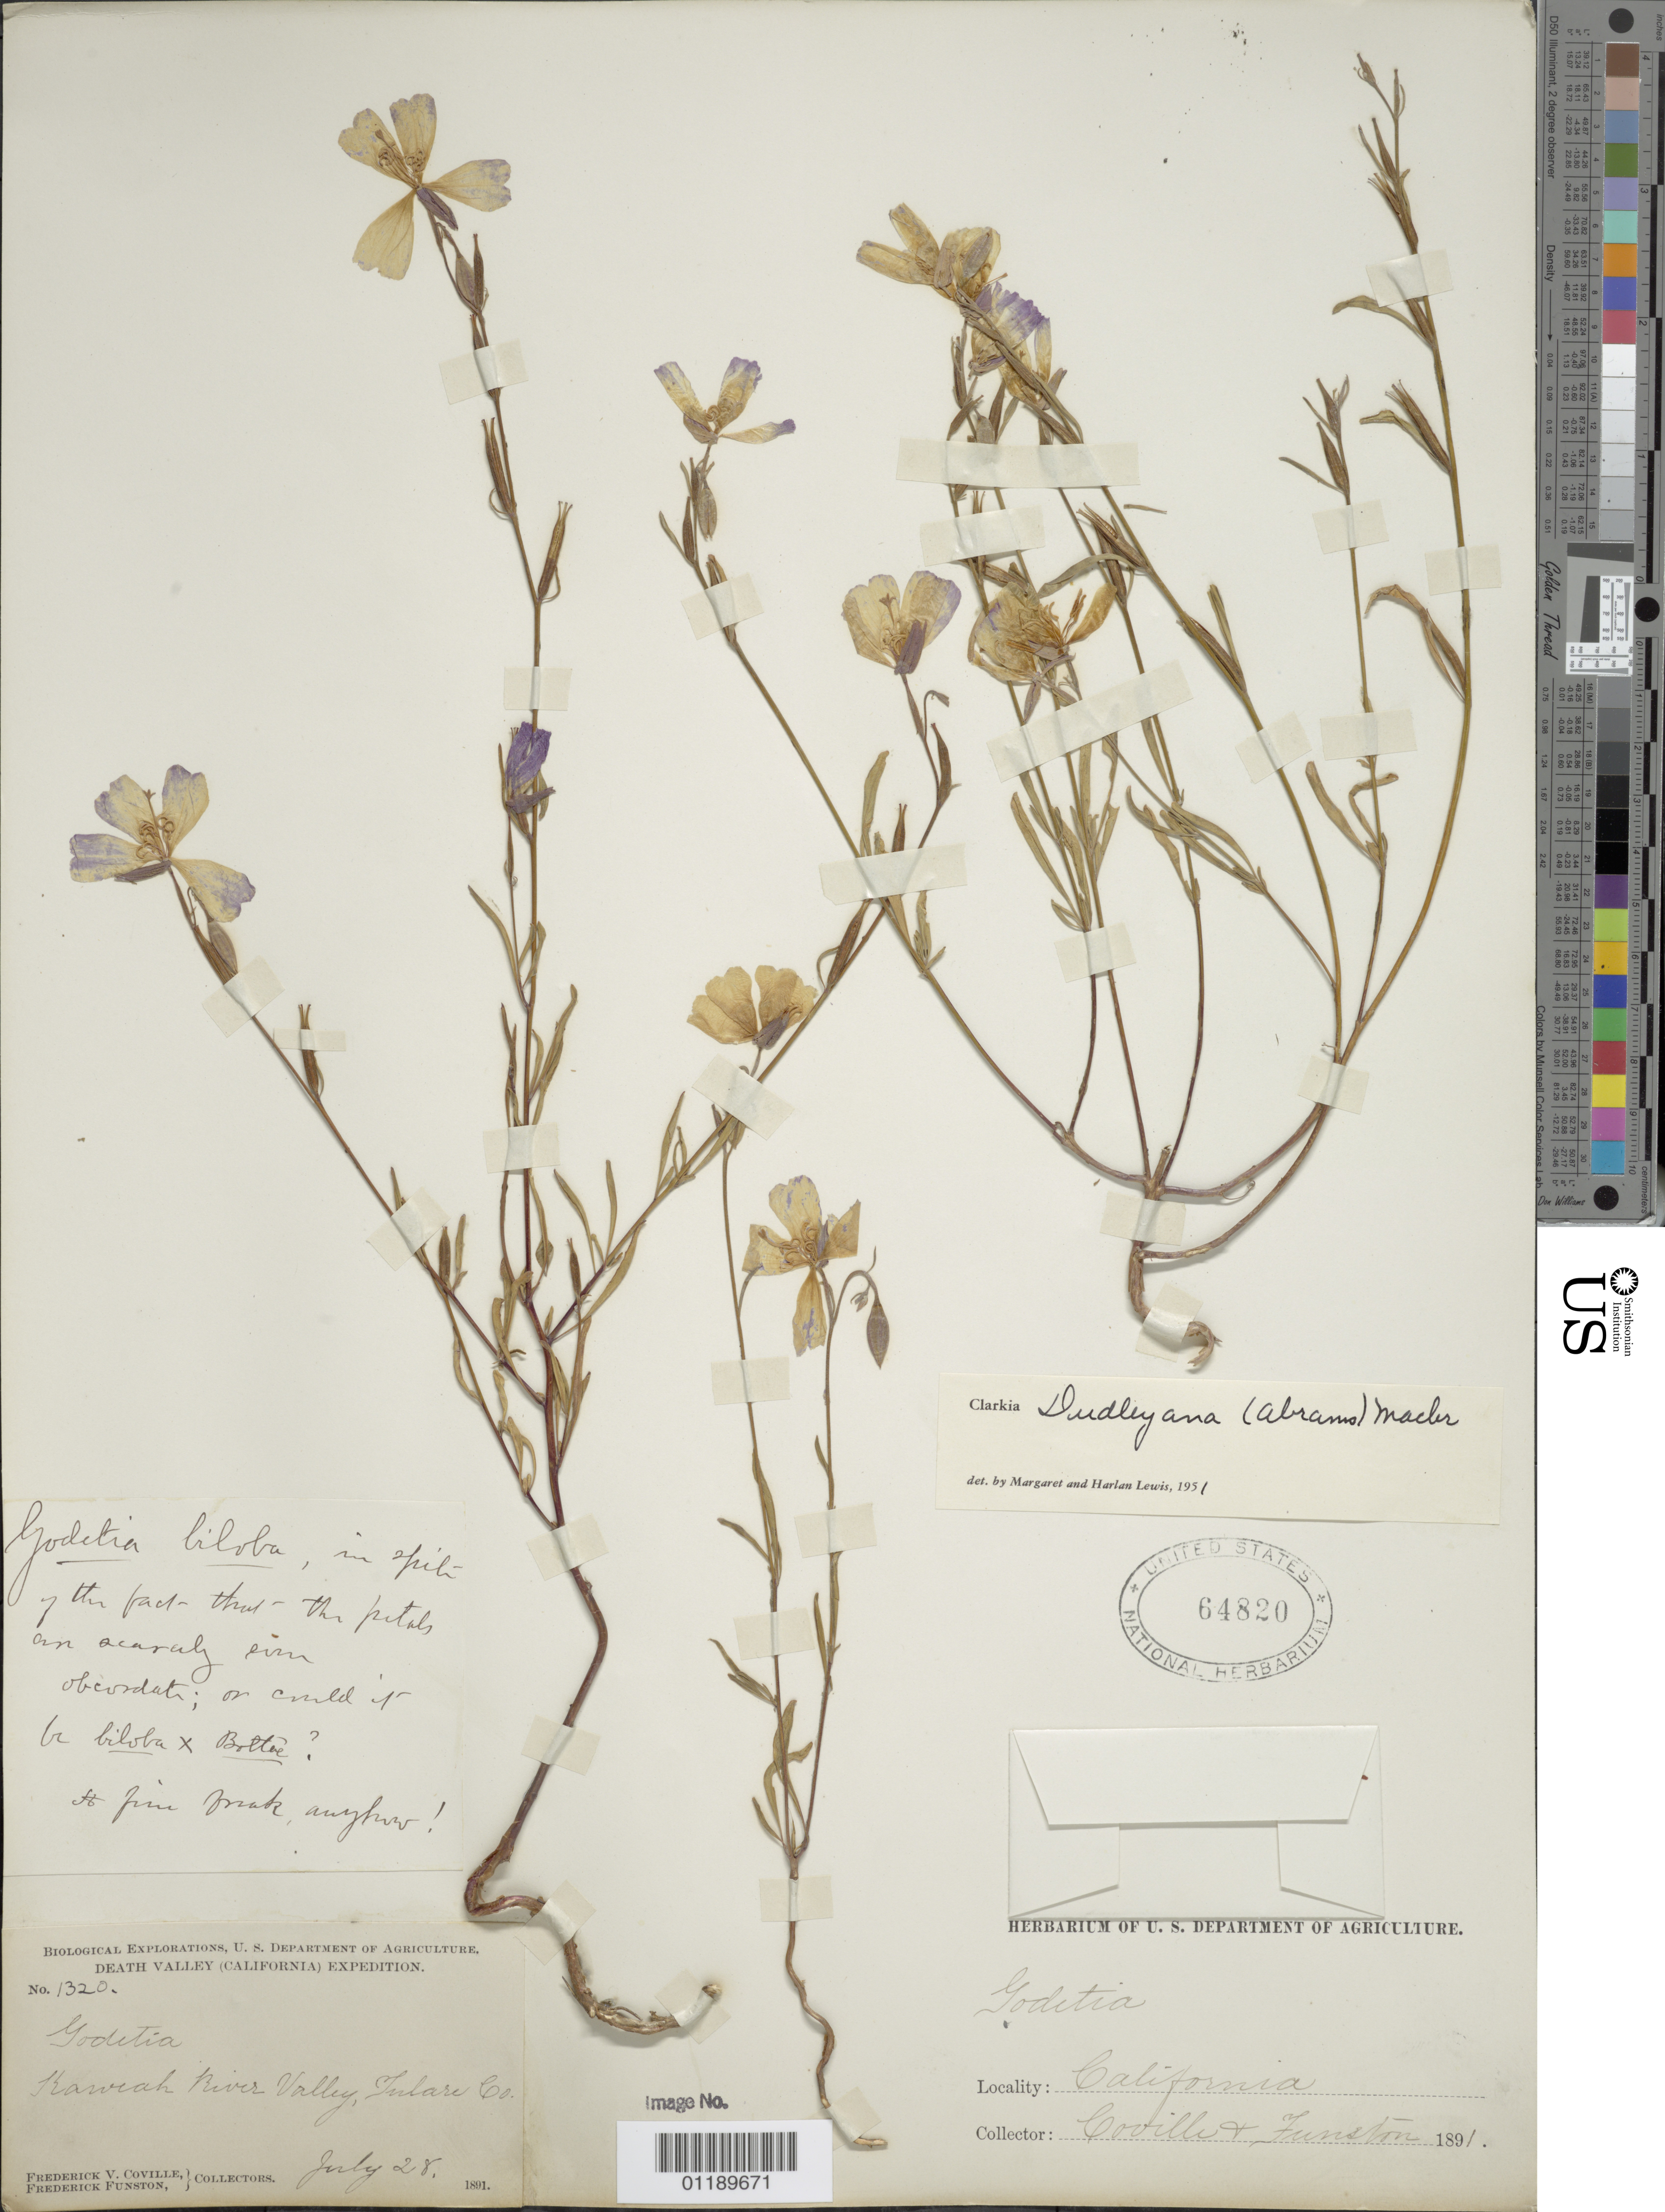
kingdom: Plantae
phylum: Tracheophyta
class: Magnoliopsida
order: Myrtales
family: Onagraceae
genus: Clarkia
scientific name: Clarkia dudleyana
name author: (Abrams) J.F. Macbr.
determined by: Lewis, --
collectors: F. V. Coville & F. Funston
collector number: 1320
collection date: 1891-07-28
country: United States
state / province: California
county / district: Tulare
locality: Kaweah River Valley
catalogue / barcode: US 64820